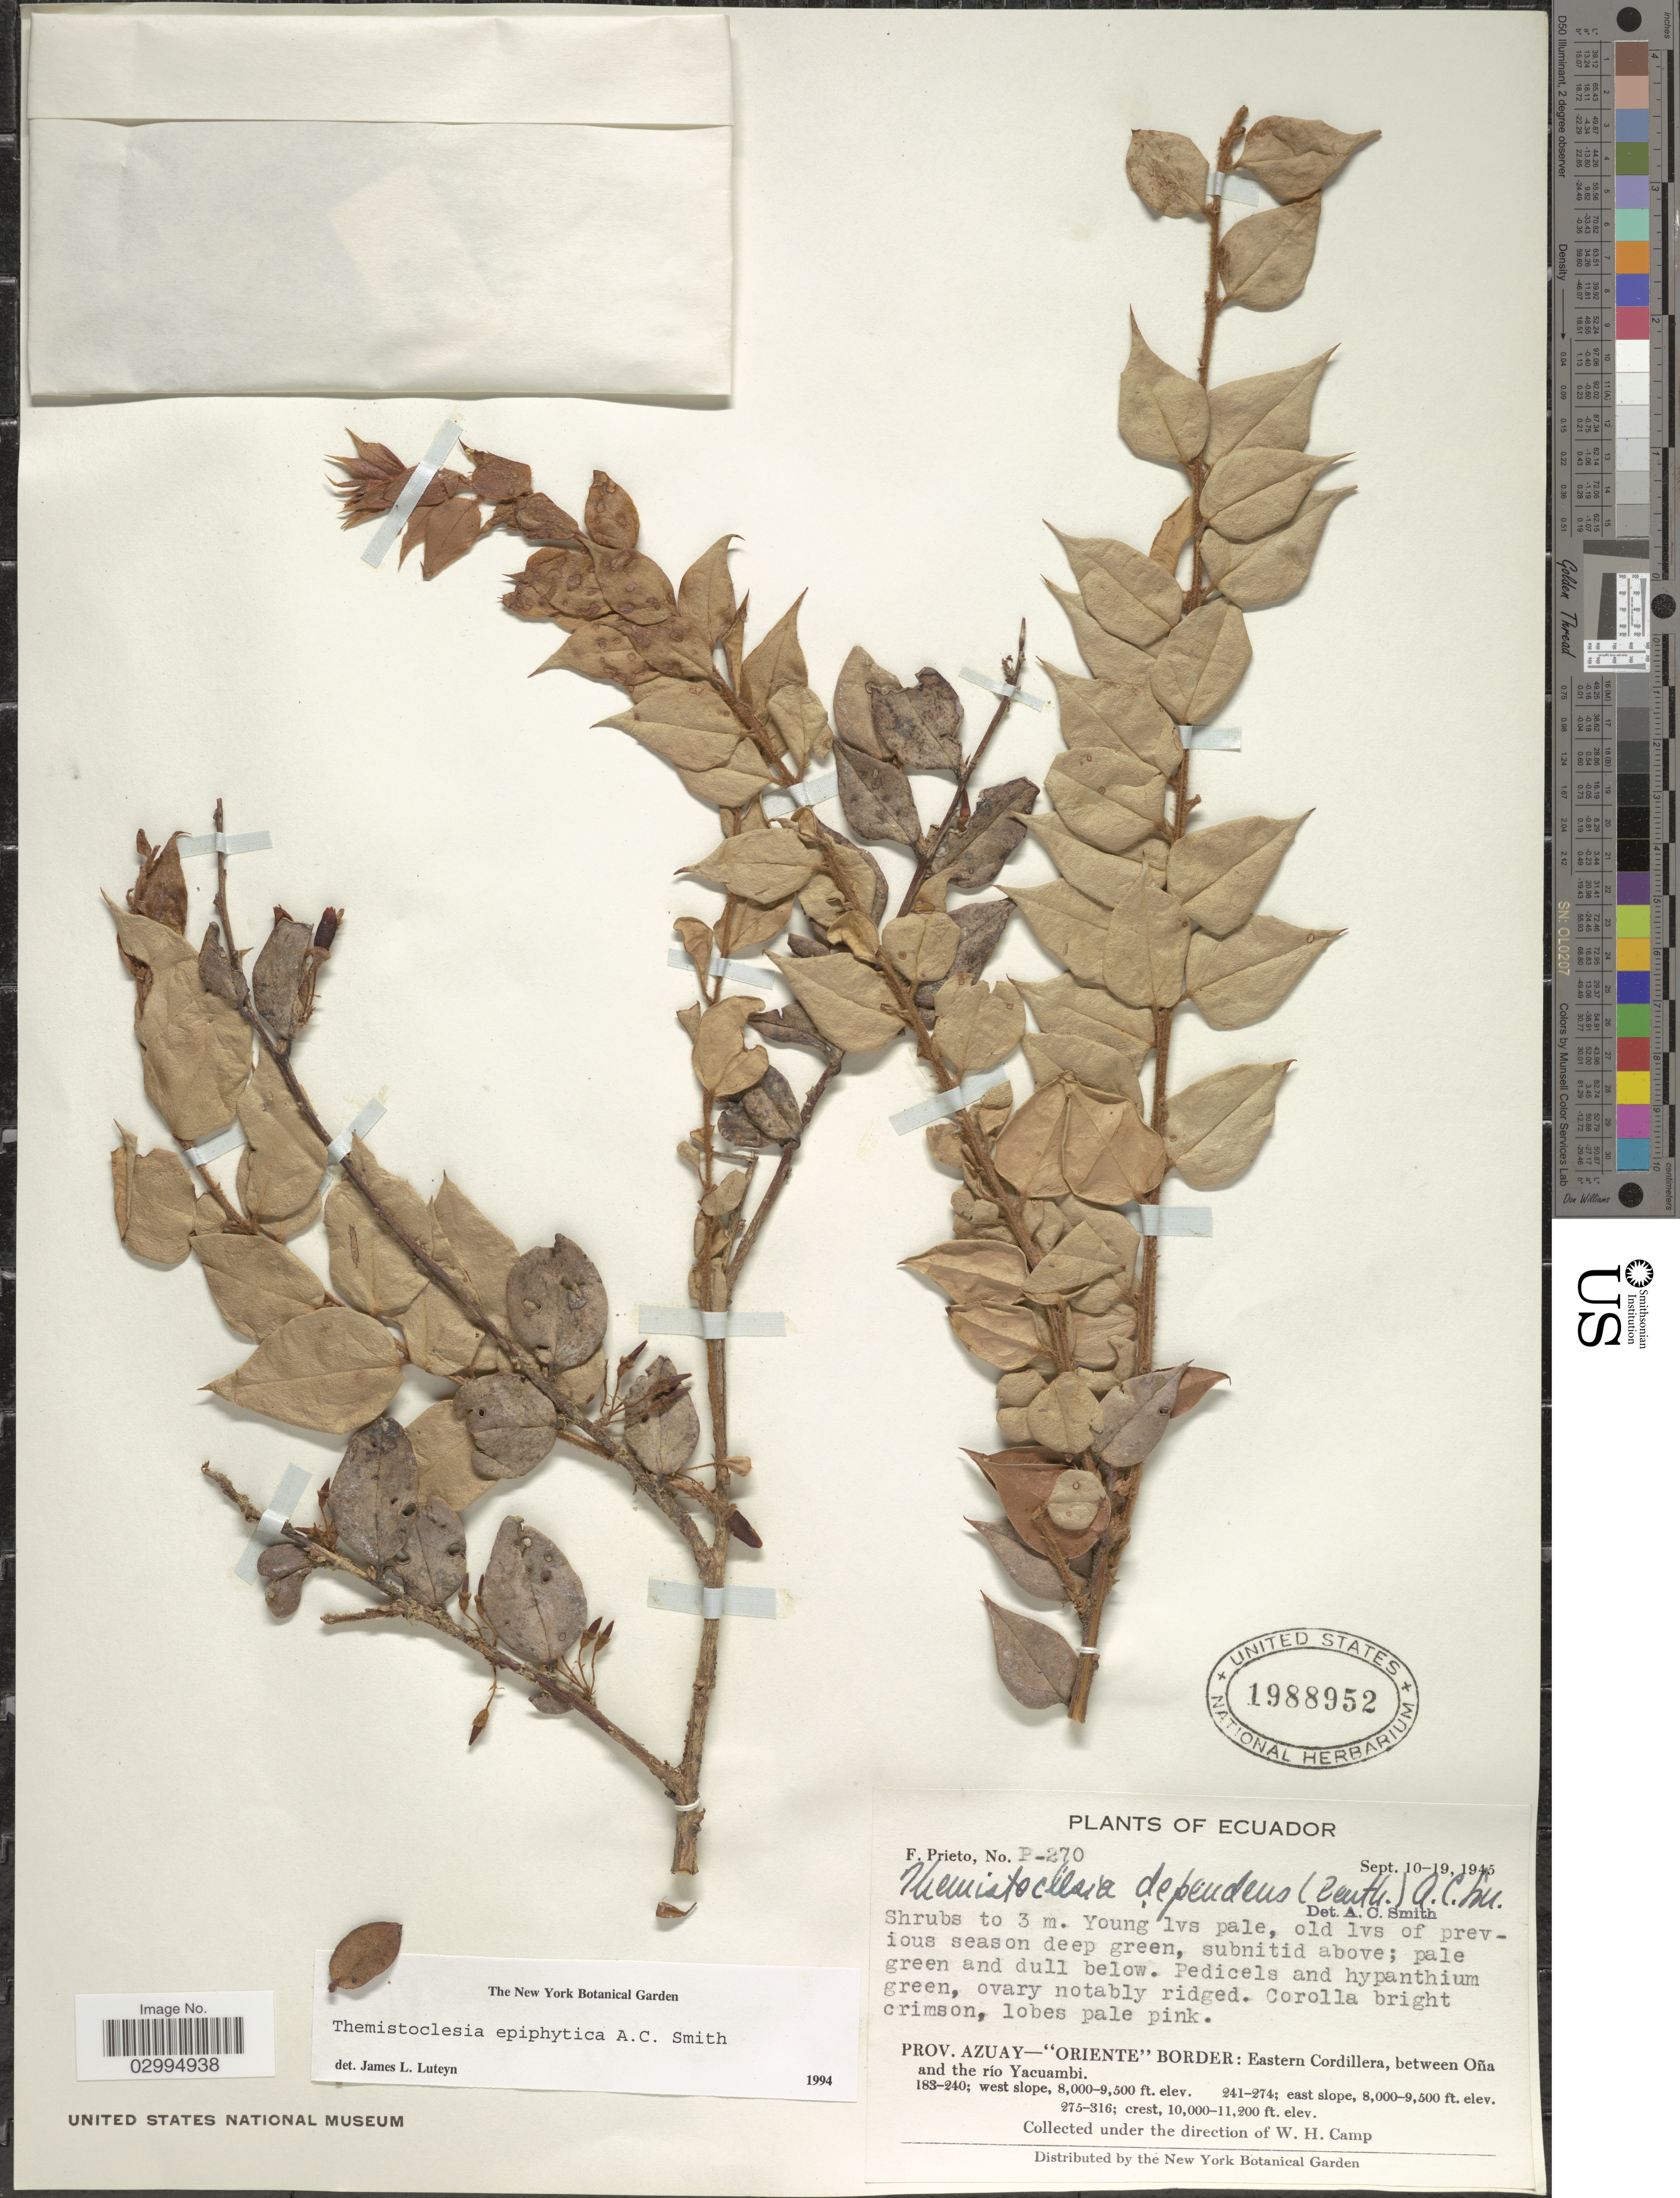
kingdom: Plantae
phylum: Tracheophyta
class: Magnoliopsida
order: Ericales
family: Ericaceae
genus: Themistoclesia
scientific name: Themistoclesia epiphytica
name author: A.C. Sm.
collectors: F. Prieto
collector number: P-270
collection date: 1945-09-10/1945-09-19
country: Ecuador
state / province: Azuay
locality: Oriente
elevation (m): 2438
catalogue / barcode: US 1988952